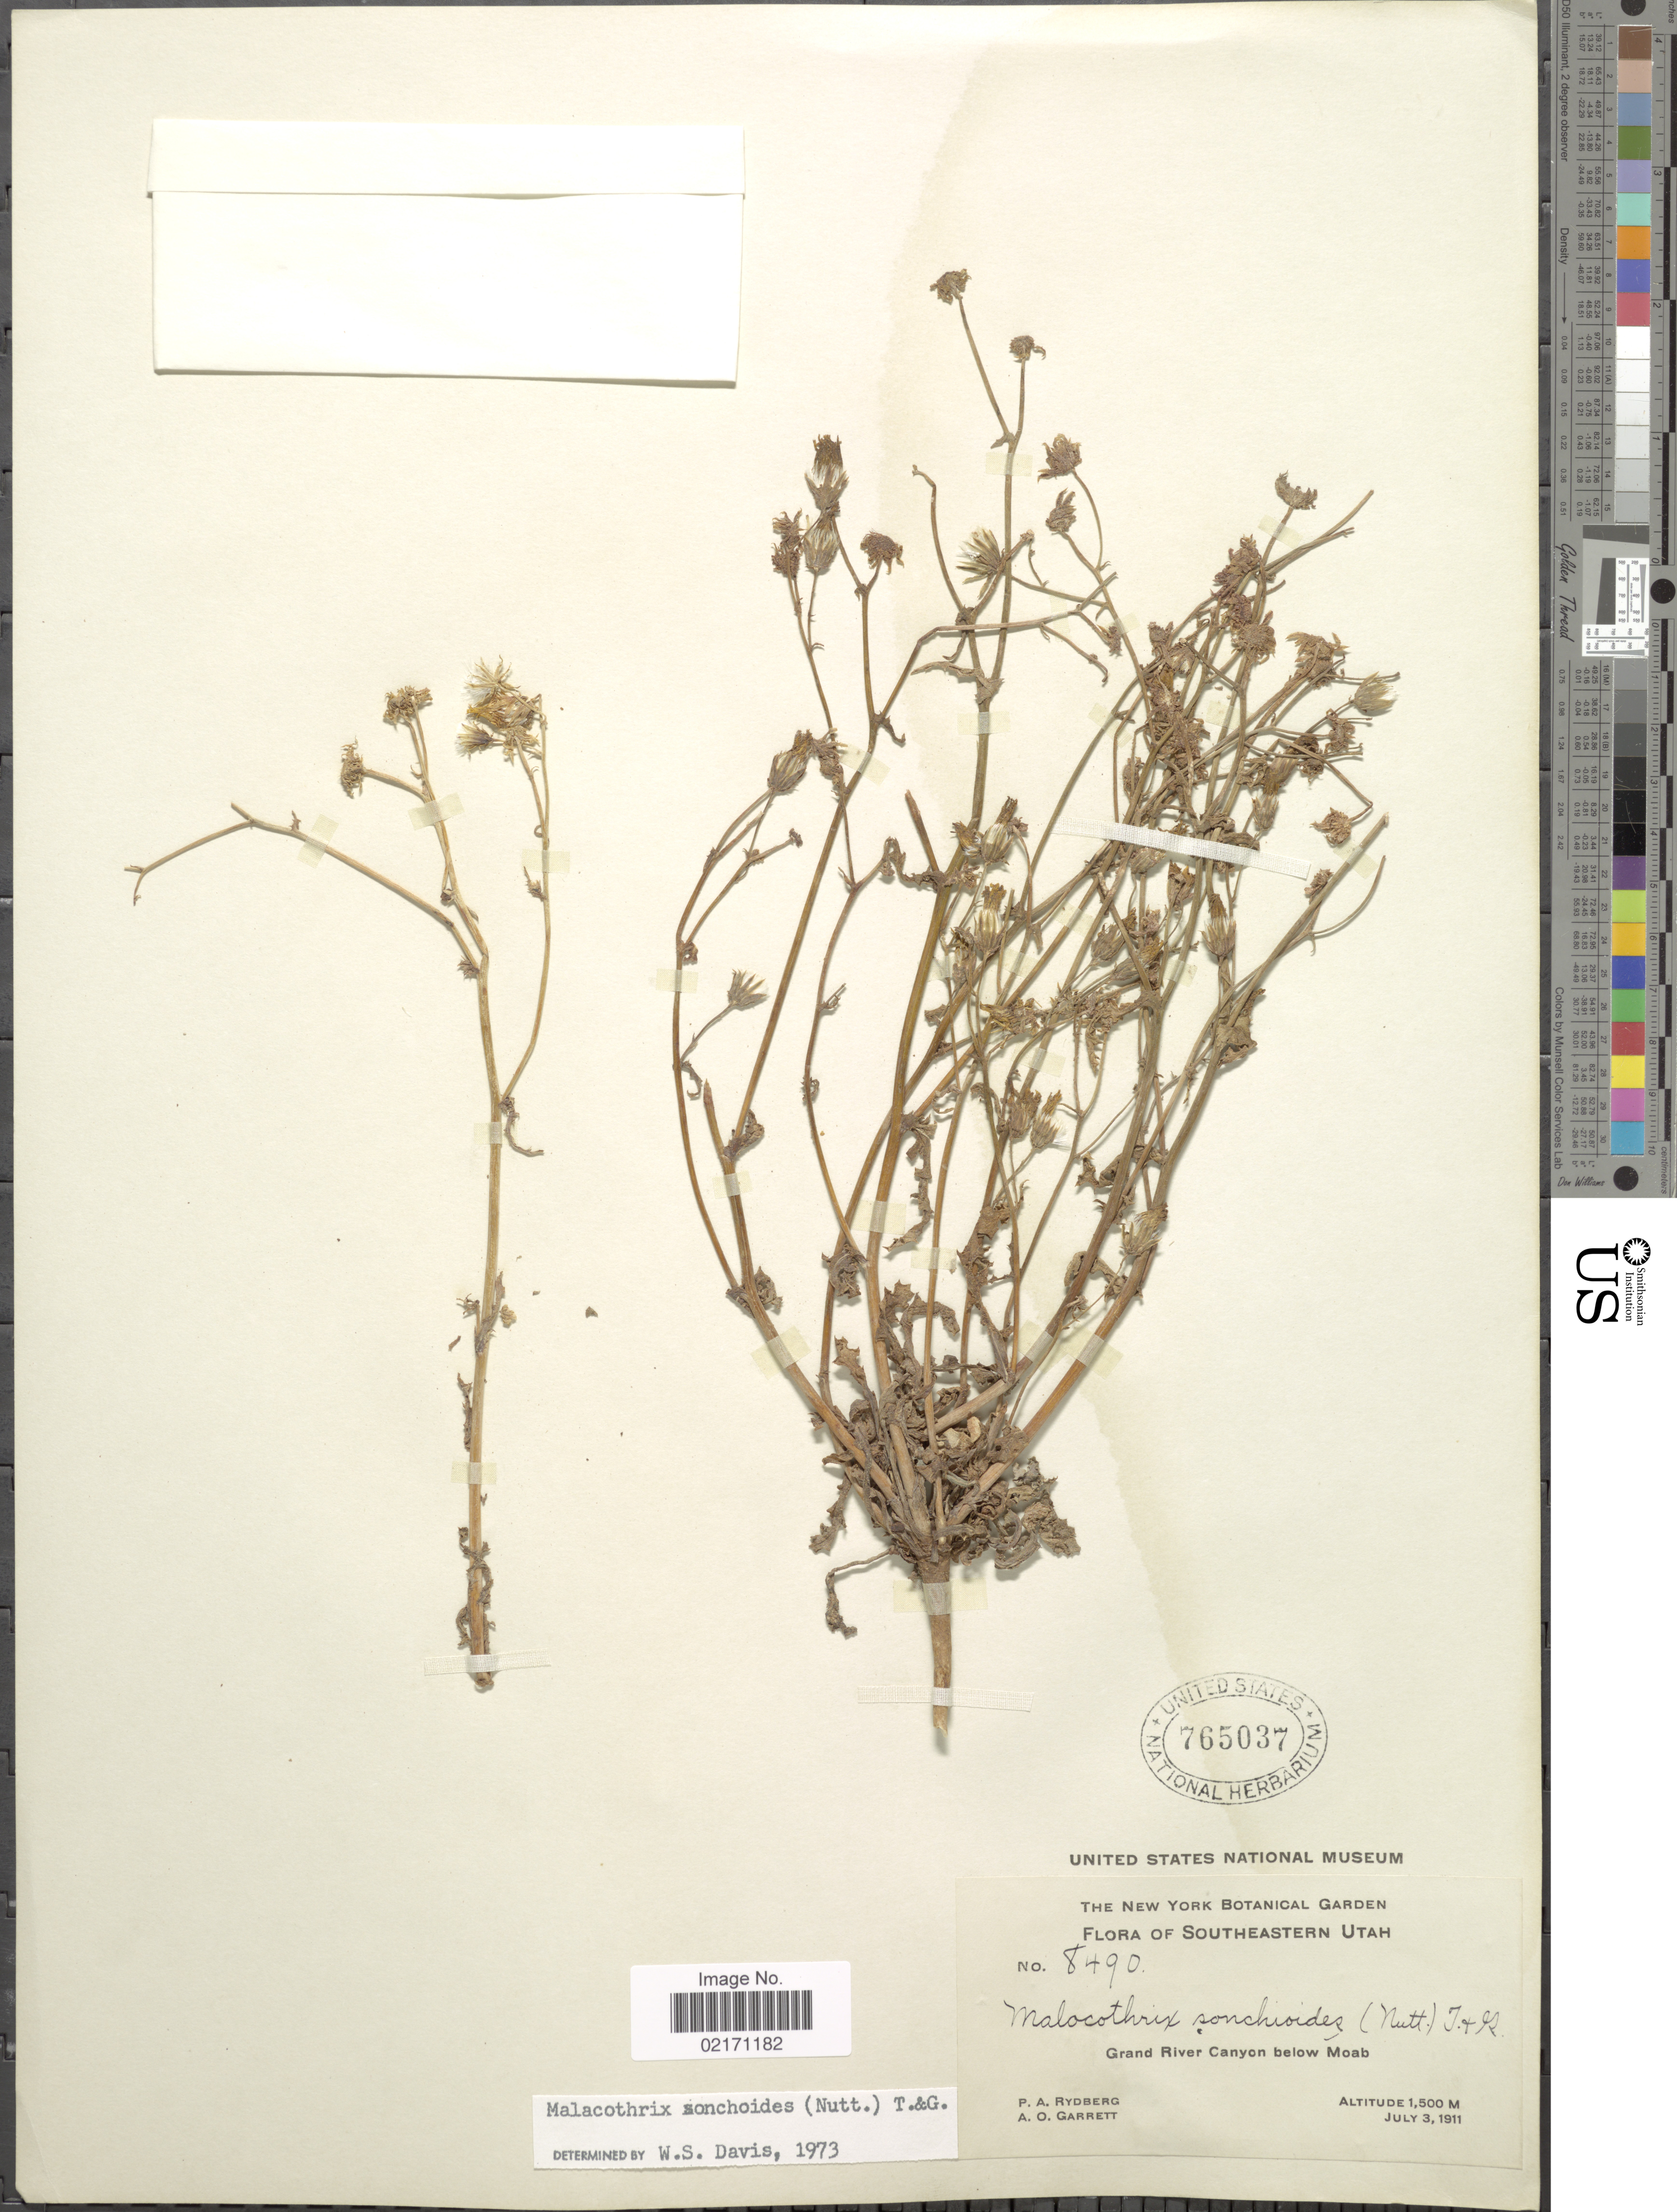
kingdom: Plantae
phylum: Tracheophyta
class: Magnoliopsida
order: Asterales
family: Asteraceae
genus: Malacothrix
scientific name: Malacothrix sonchoides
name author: (Nutt.) Torr. & A. Gray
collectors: P. A. Rydberg & A. O. Garrett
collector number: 8490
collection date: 1911-07-03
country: United States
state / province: Utah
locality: Southeastern Utah, Grand River Canyon below Moab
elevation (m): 1500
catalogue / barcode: US 765037